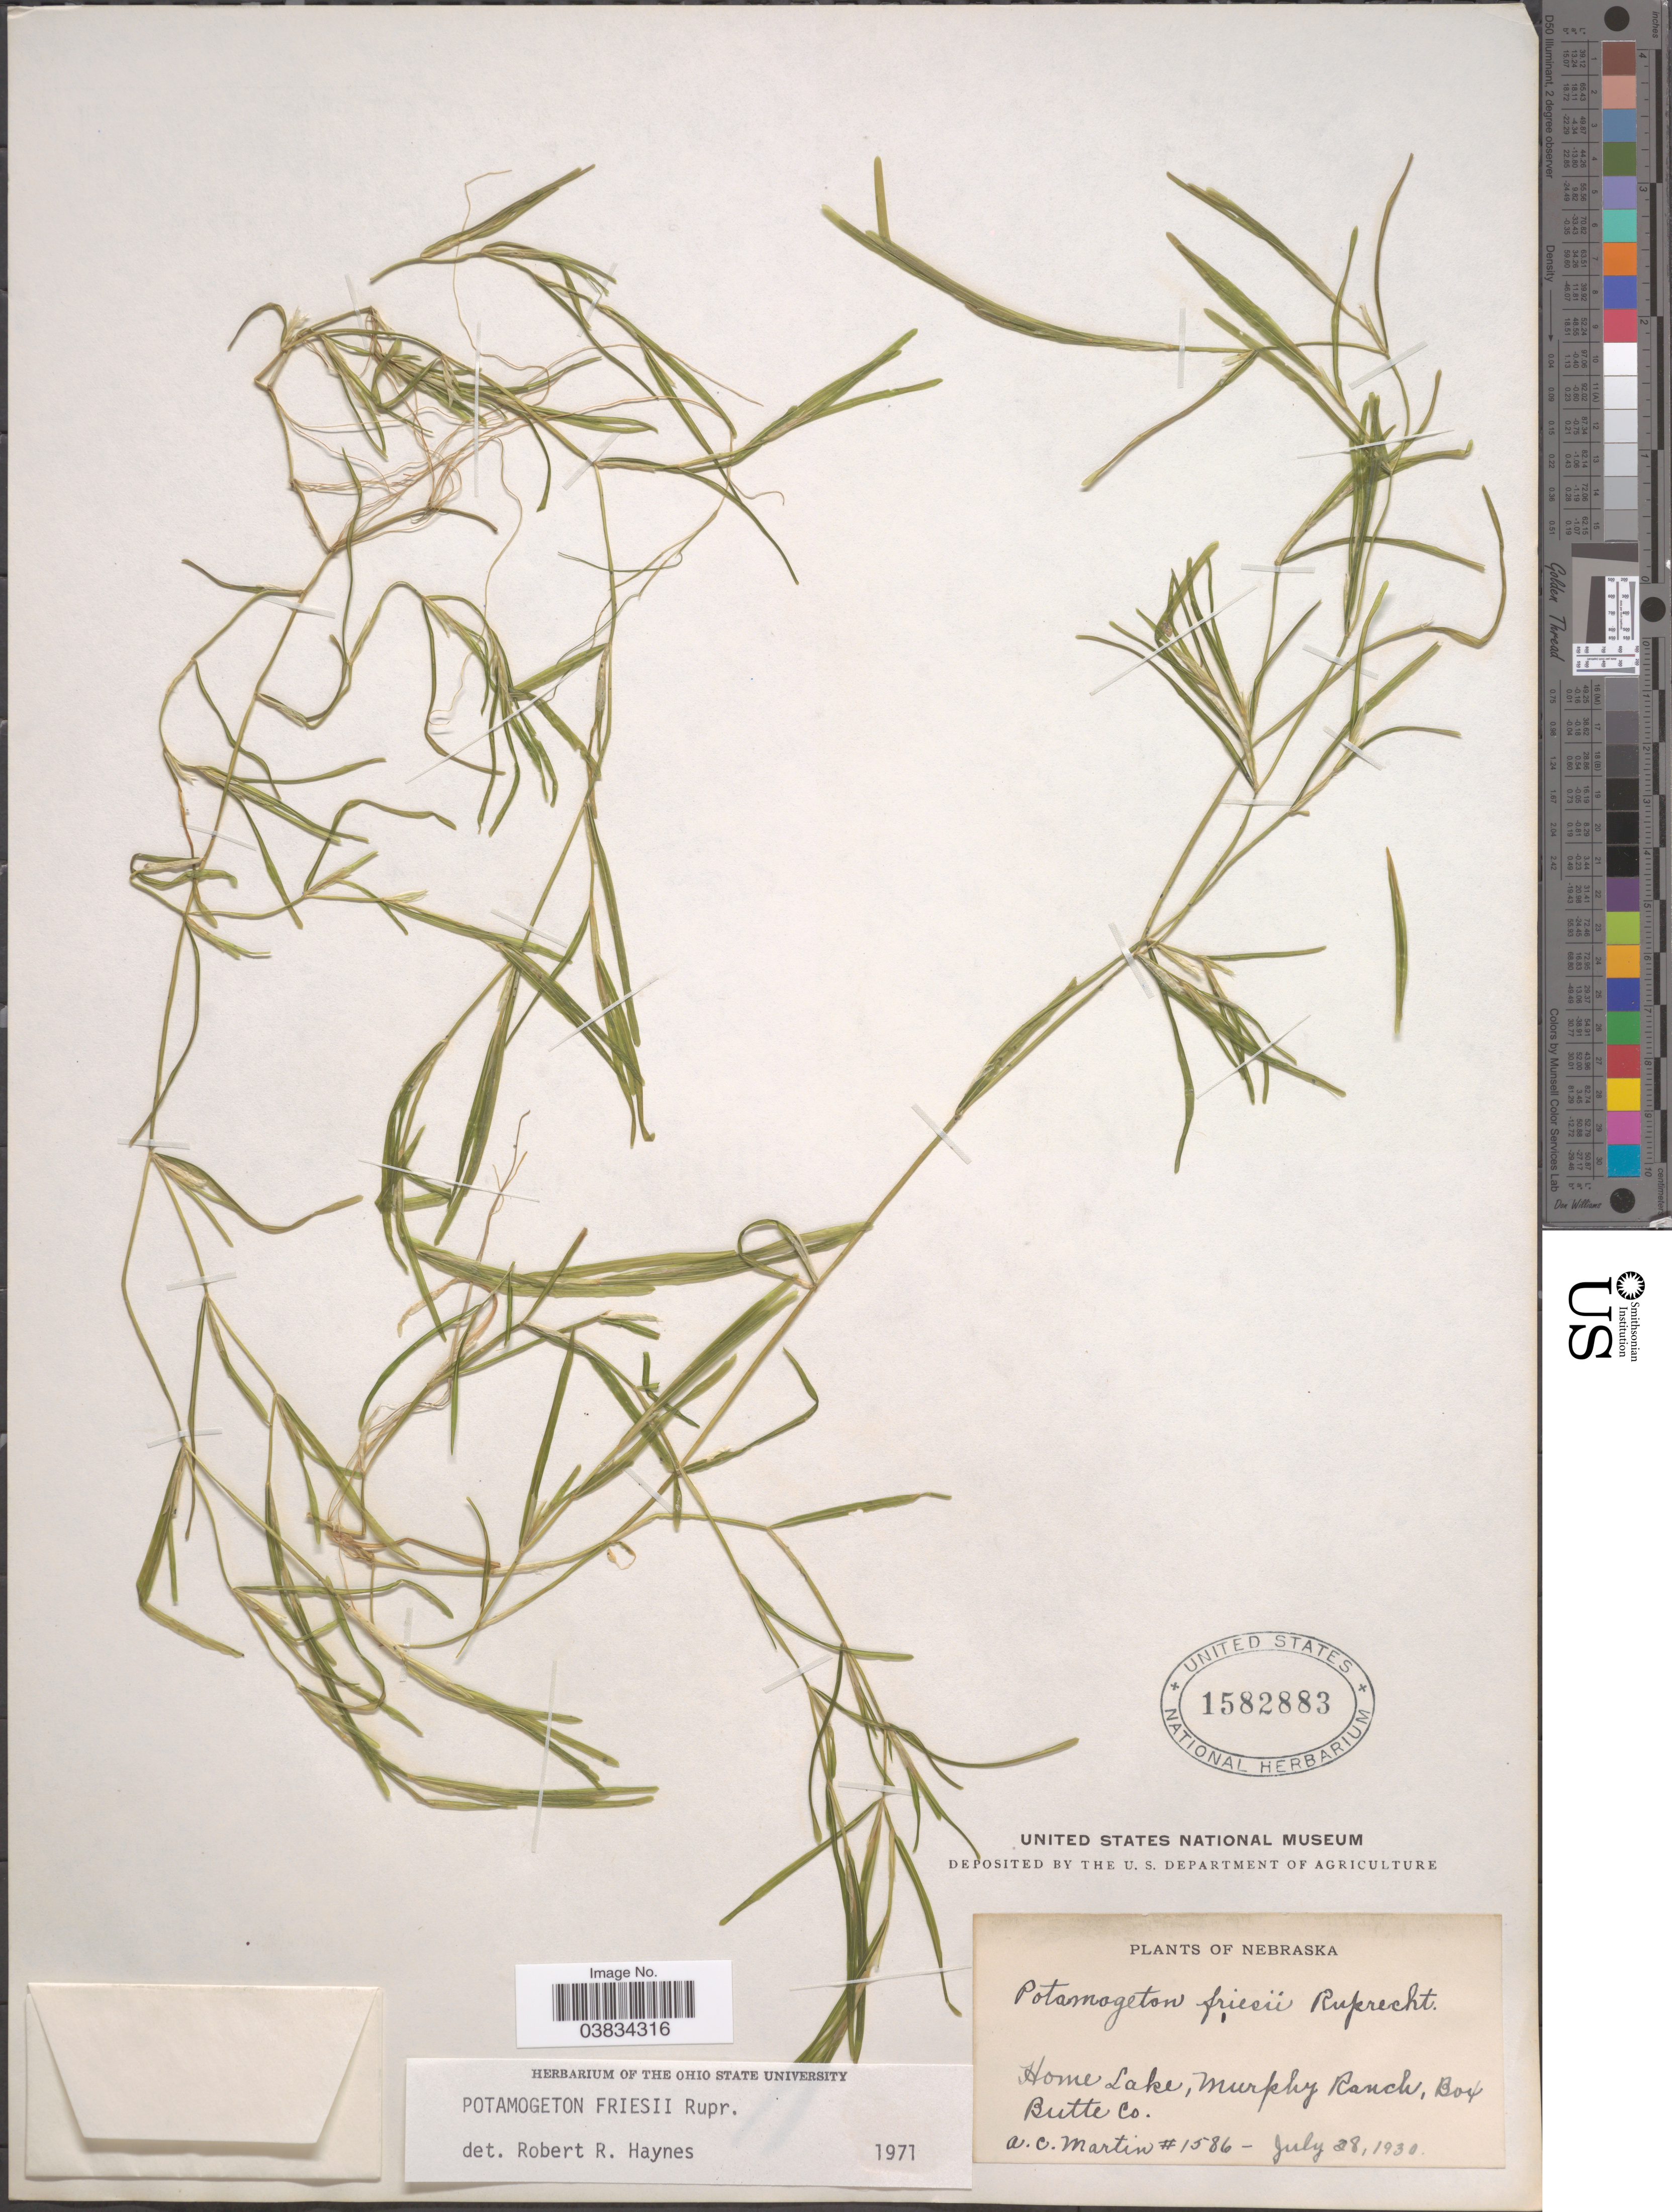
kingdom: Plantae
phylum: Tracheophyta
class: Liliopsida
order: Alismatales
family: Potamogetonaceae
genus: Potamogeton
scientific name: Potamogeton friesii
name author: Rupr.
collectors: A. C. Martin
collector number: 1586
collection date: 1930-07-28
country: United States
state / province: Nebraska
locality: Home Lake, Murphy Ranch, Box Butte Co.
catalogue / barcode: US 1582883